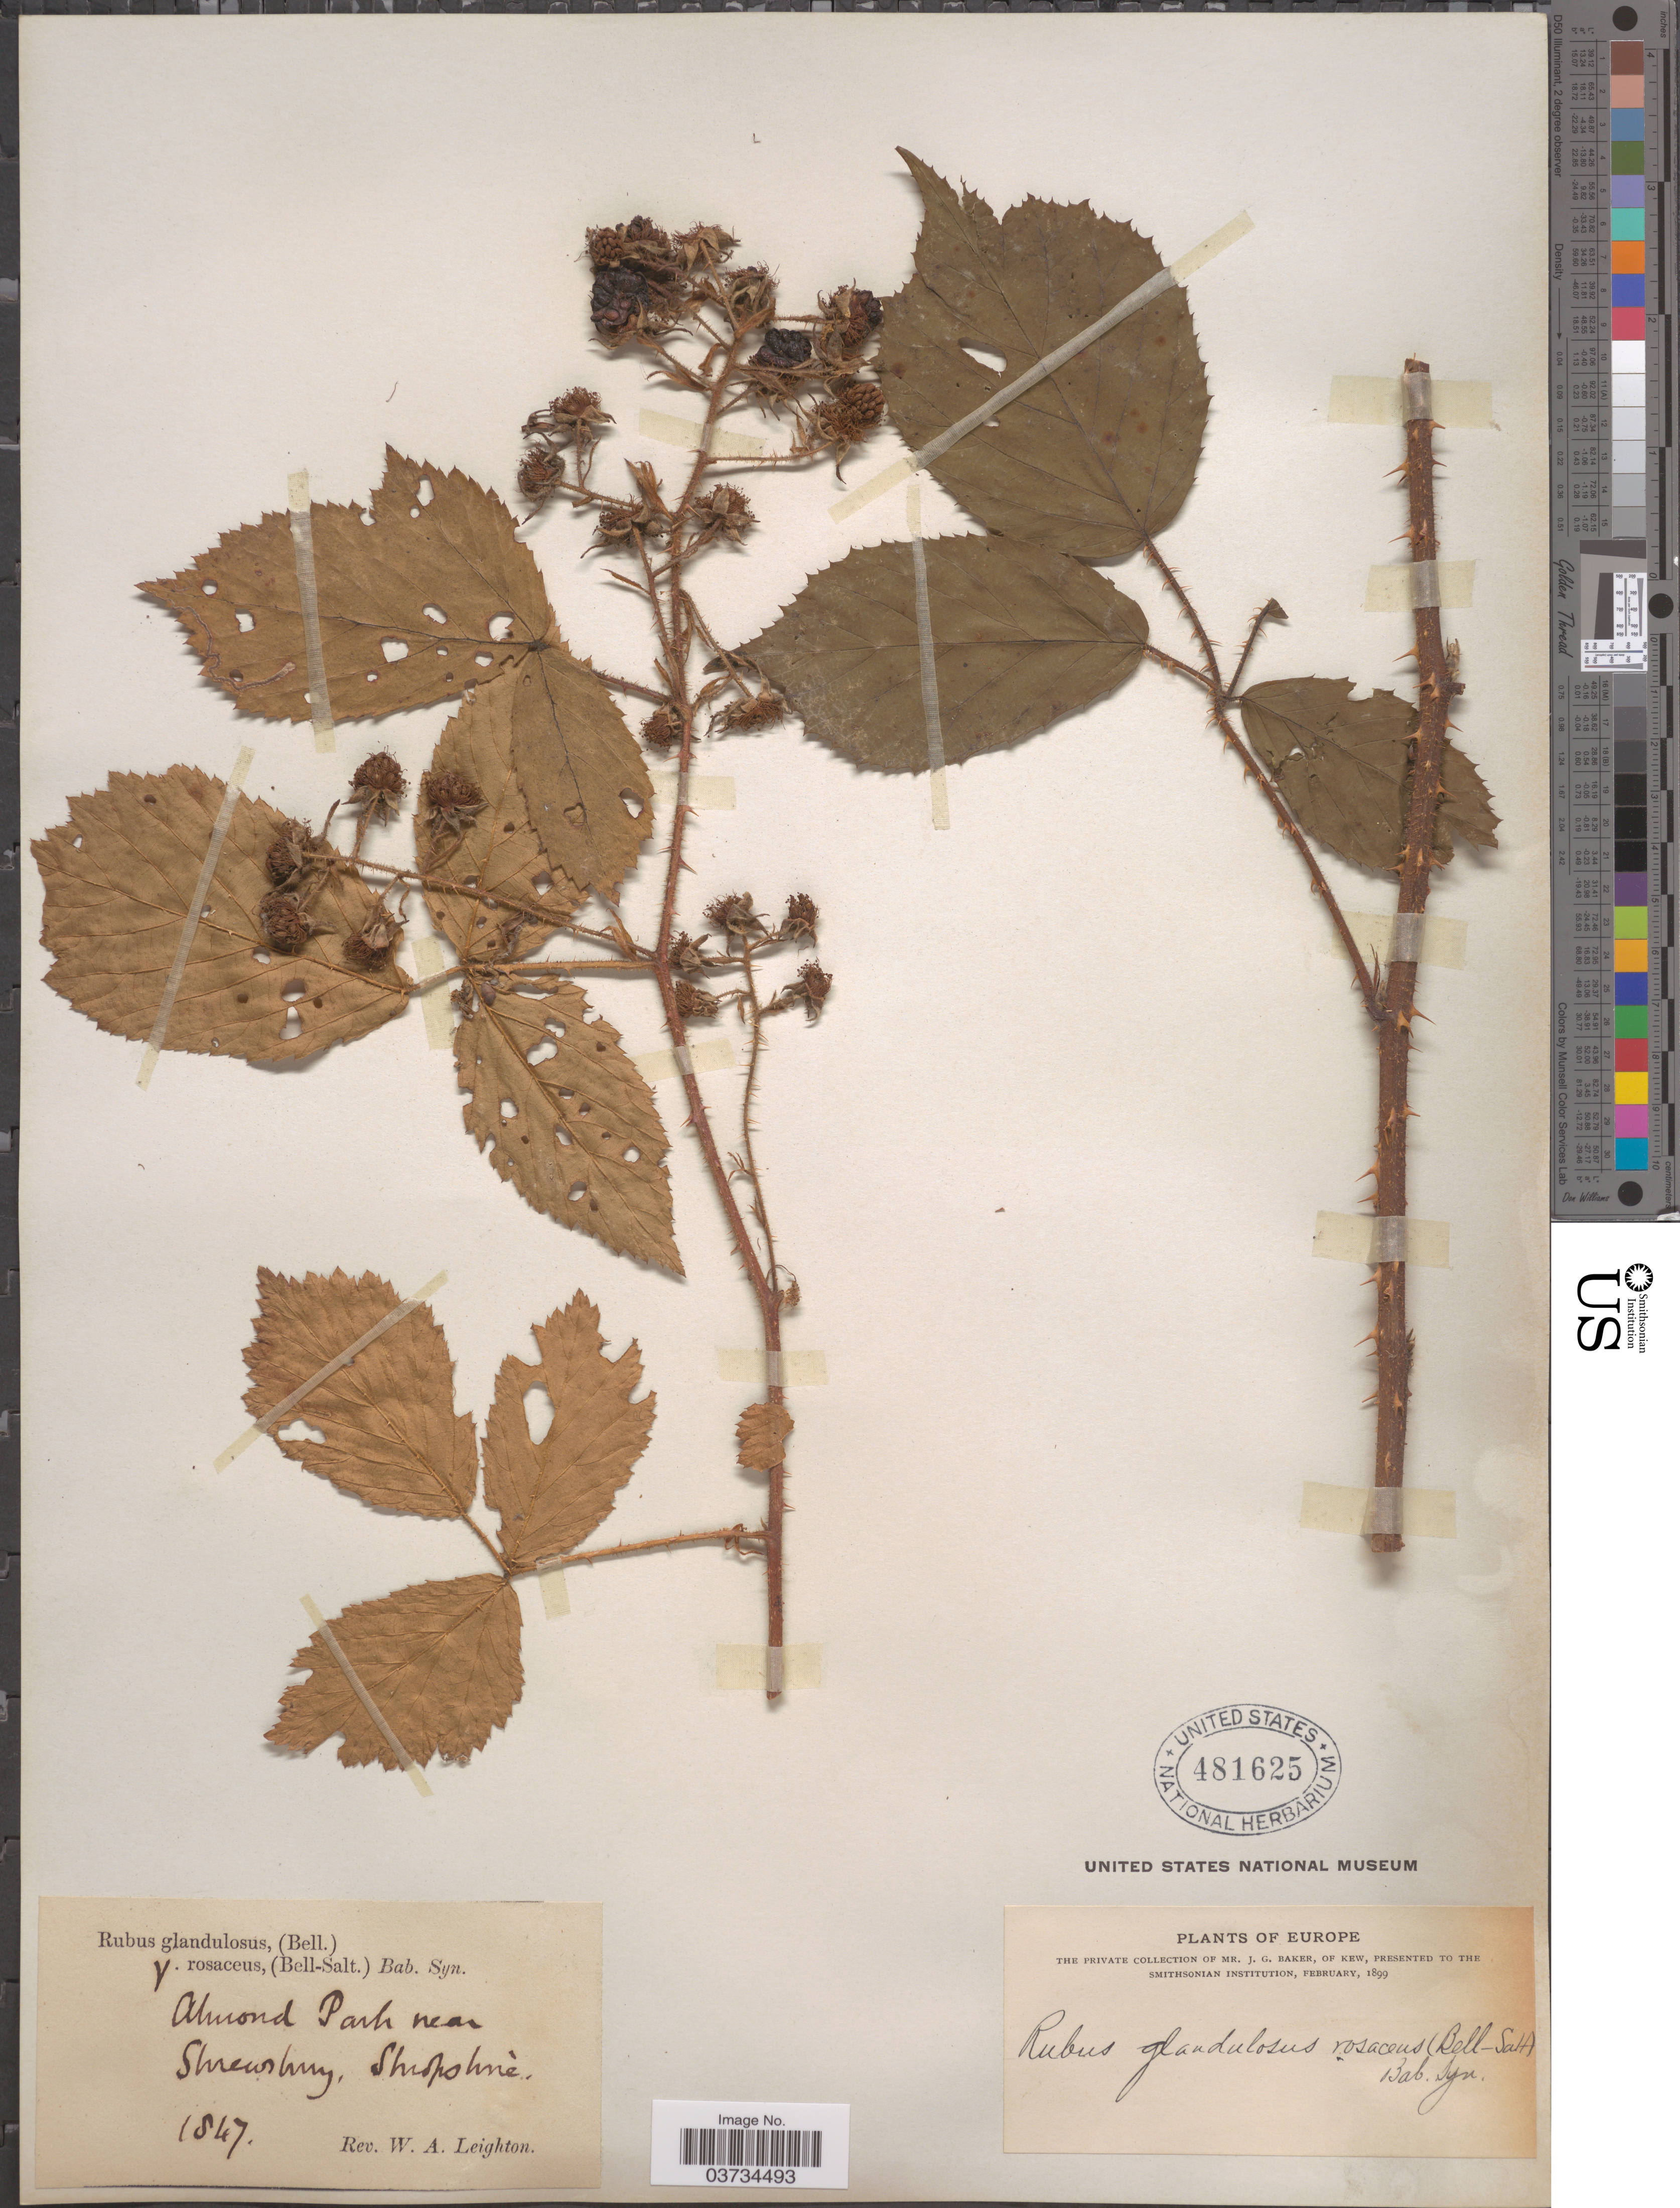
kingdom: Plantae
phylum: Tracheophyta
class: Magnoliopsida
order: Rosales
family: Rosaceae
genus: Rubus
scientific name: Rubus glandulosus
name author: Bellardi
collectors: W. Leighton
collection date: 1847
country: United Kingdom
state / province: England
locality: Europe. Almond Park near Shrewsbury, Shropshire.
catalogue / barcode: US 481625